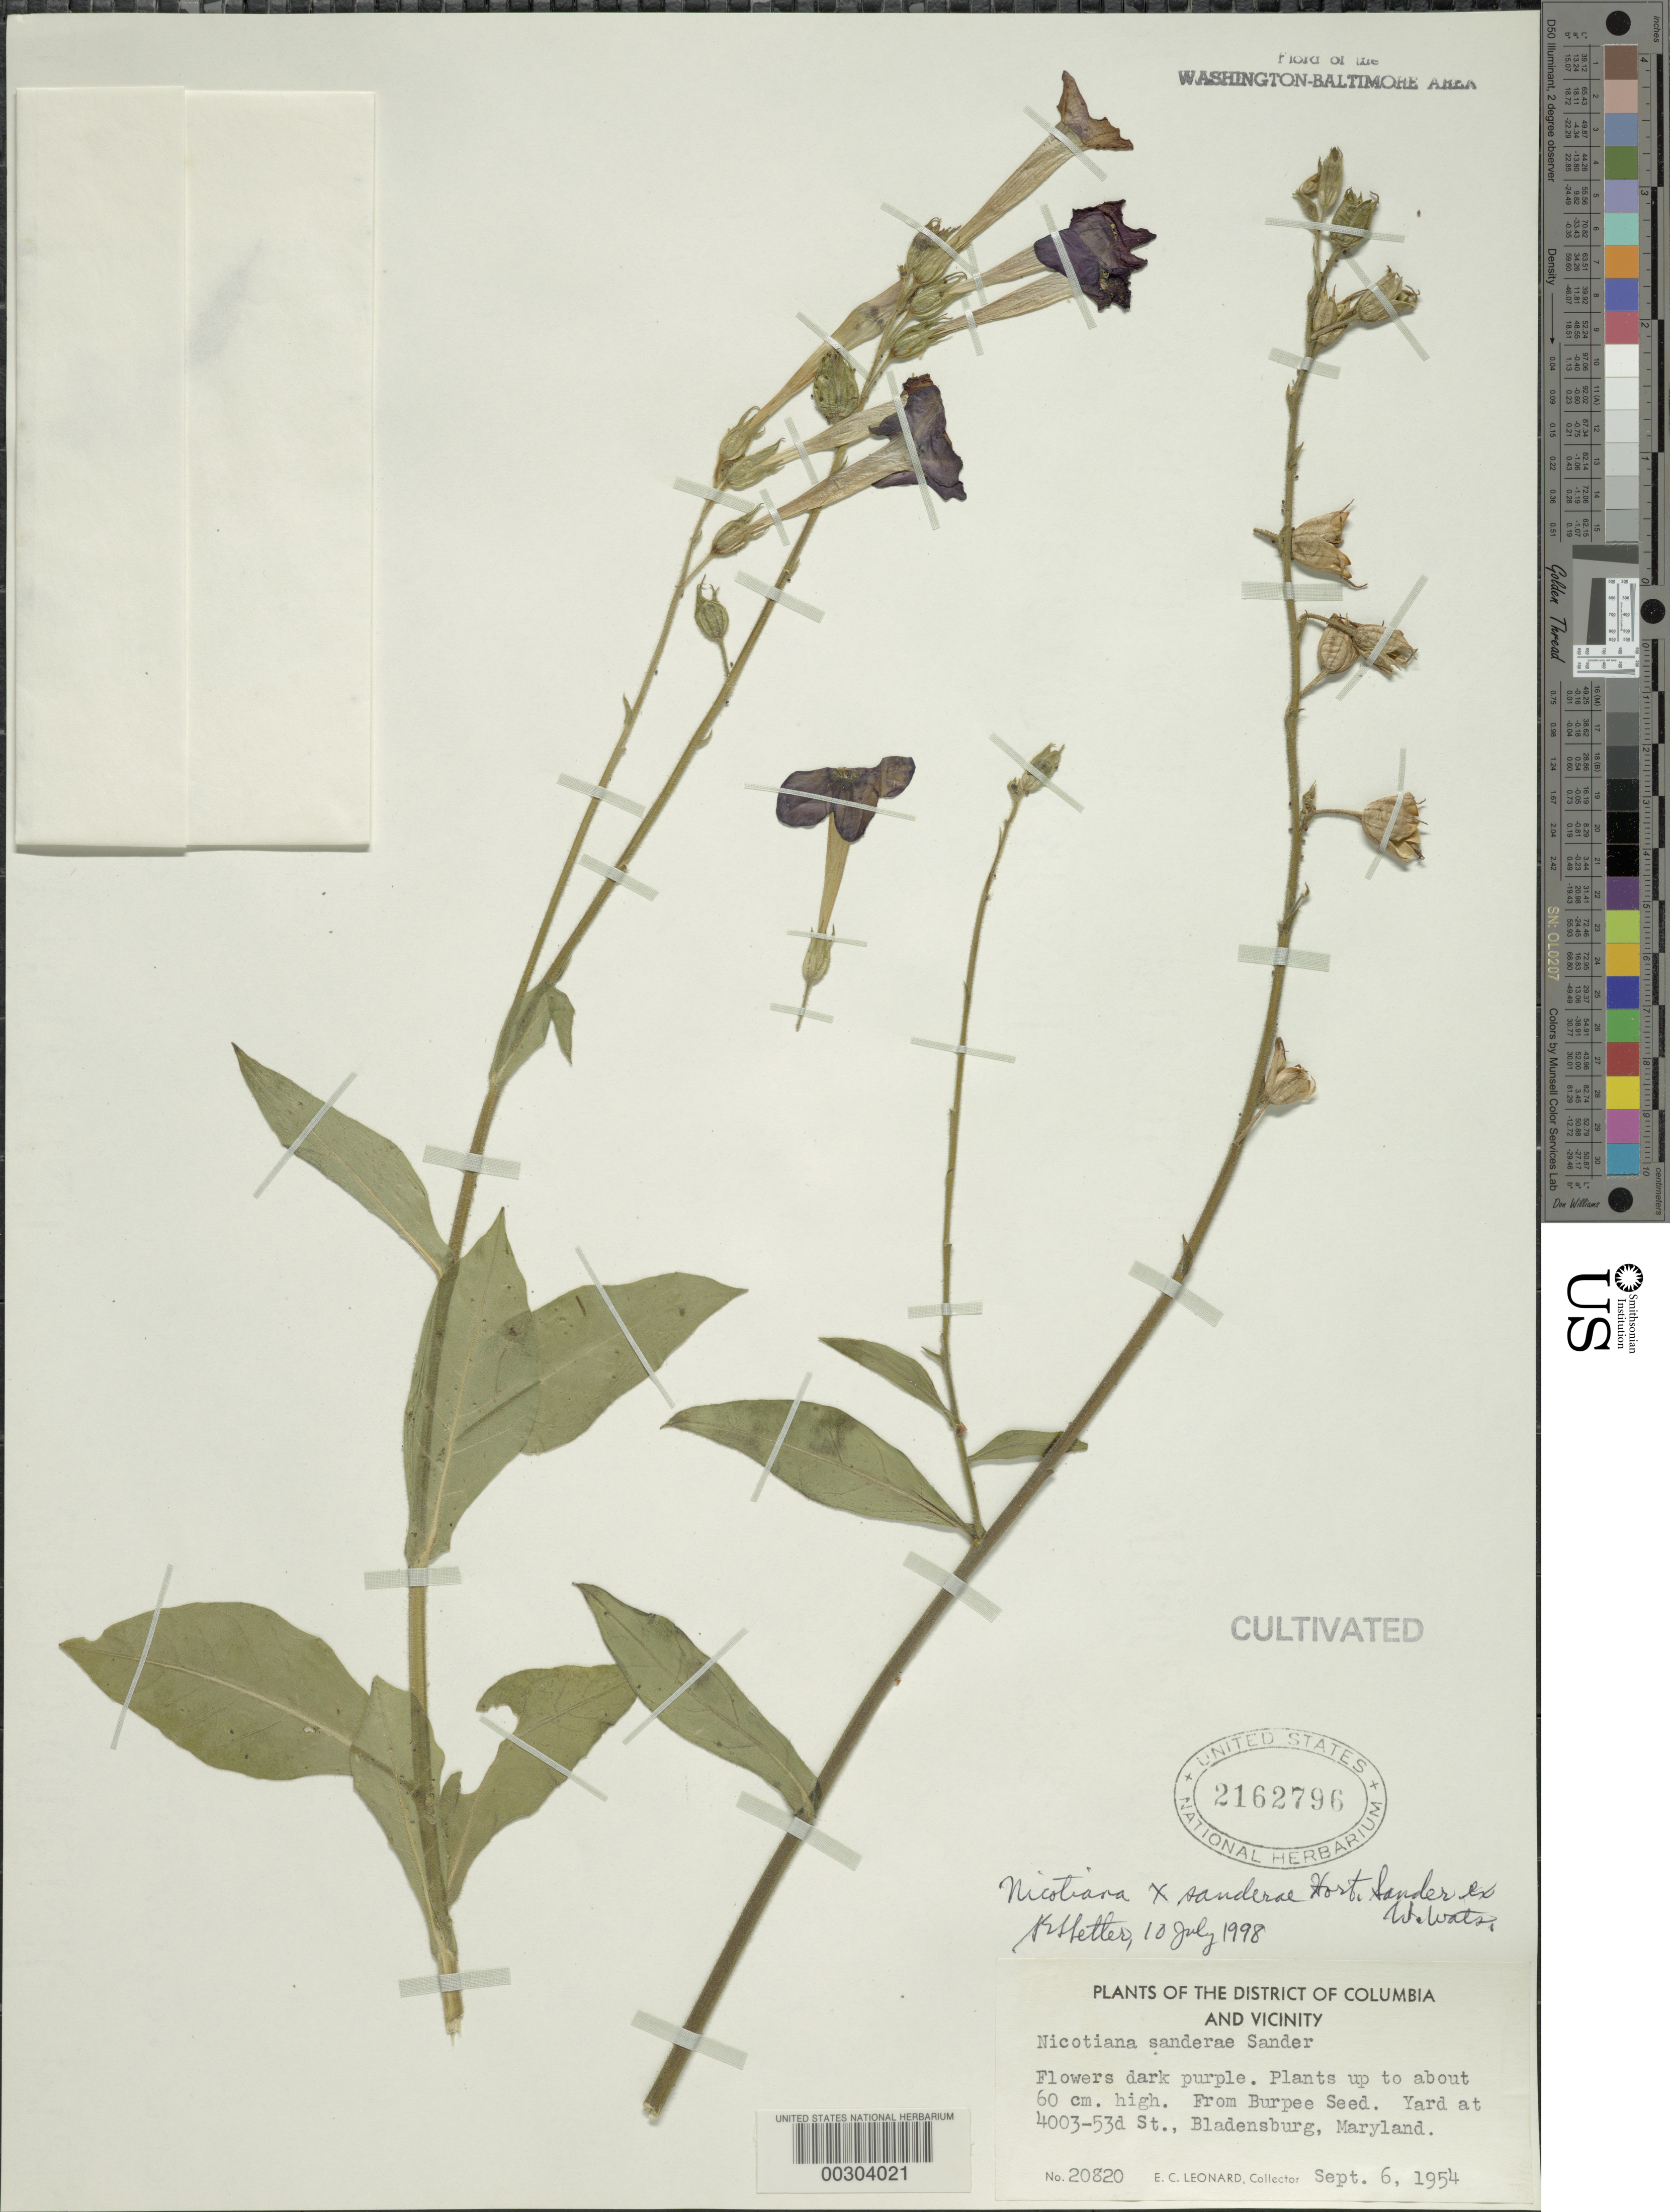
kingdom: Plantae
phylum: Tracheophyta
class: Magnoliopsida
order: Solanales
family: Solanaceae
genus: Nicotiana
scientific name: Nicotiana x sanderae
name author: W. Watson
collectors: E. C. Leonard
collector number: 20820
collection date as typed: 06 Sep 1954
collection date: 1954-09-06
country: United States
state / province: Maryland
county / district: Prince George's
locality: Bladensburg, 4003 53 St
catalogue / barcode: US 2162796